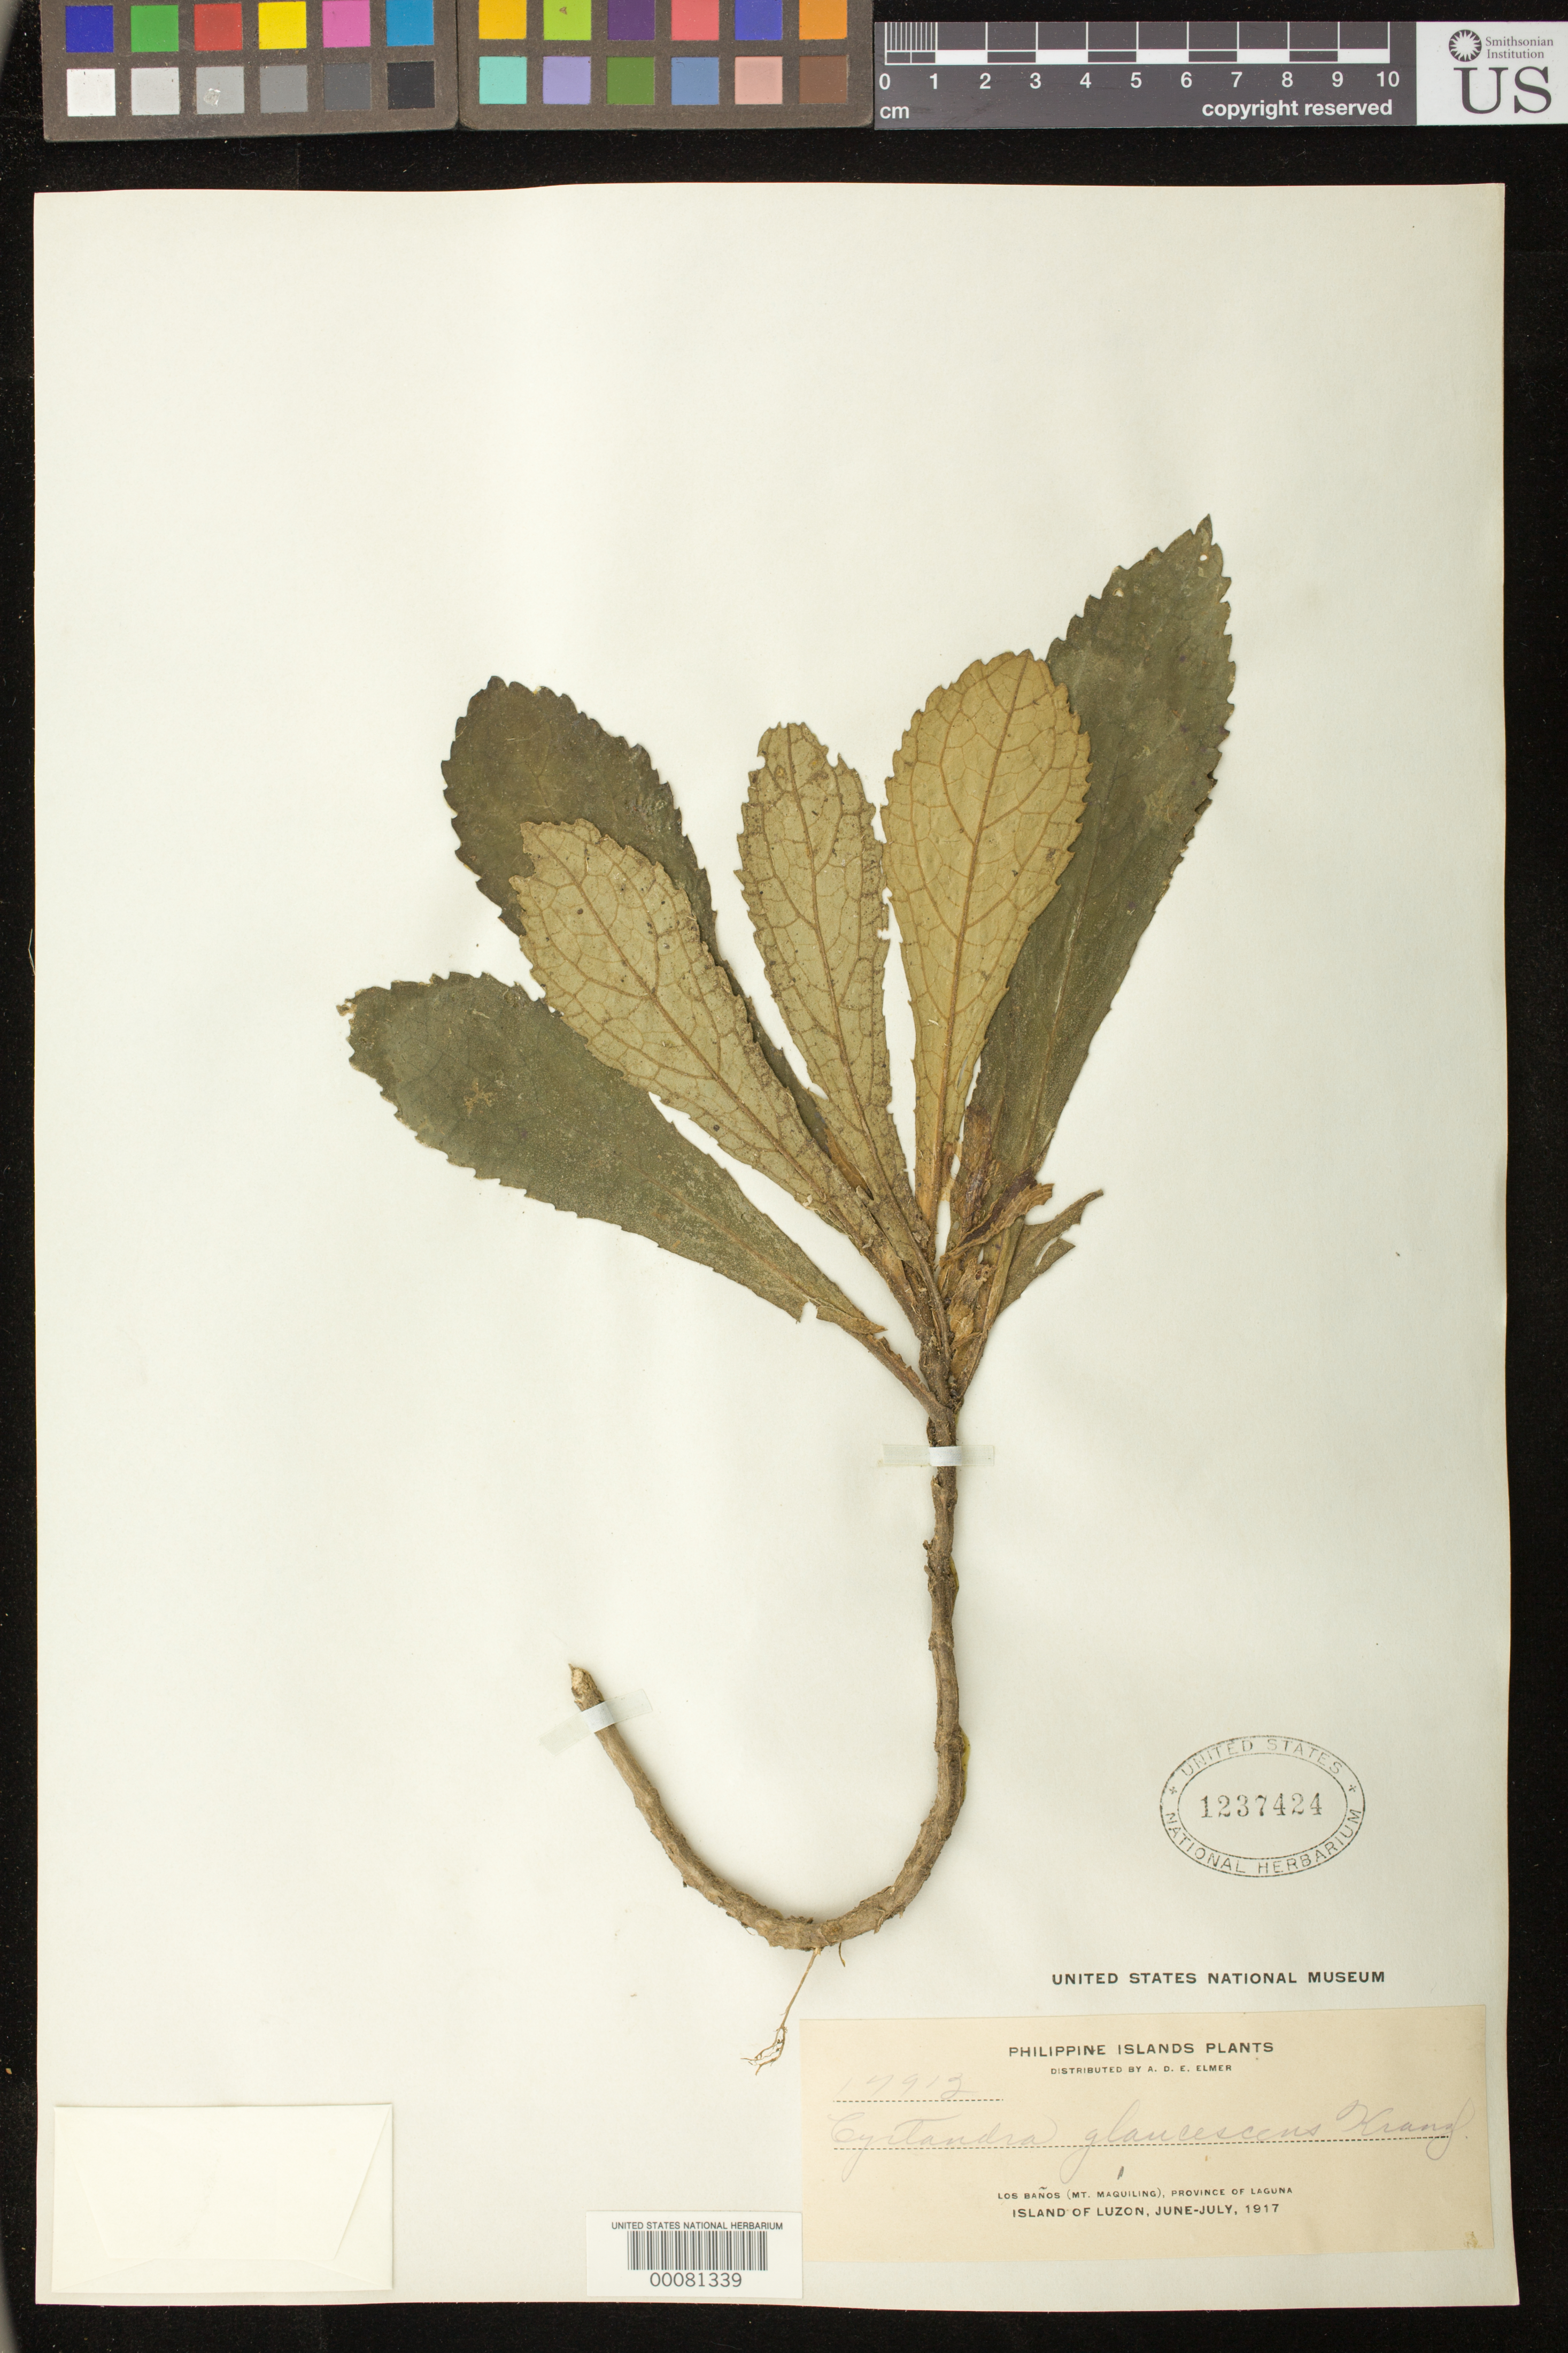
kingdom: Plantae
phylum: Tracheophyta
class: Magnoliopsida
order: Lamiales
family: Gesneriaceae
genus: Cyrtandra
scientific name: Cyrtandra pallidifolia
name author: Kraenzl.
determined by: Skog, Laurence E.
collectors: A. D. E. Elmer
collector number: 17912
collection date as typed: Jun-Jul 1917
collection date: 1917-06/1917-07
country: Philippines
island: Luzon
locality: Los Baños (Mt. Maquiling), Province of Laguna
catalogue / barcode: US 1237424